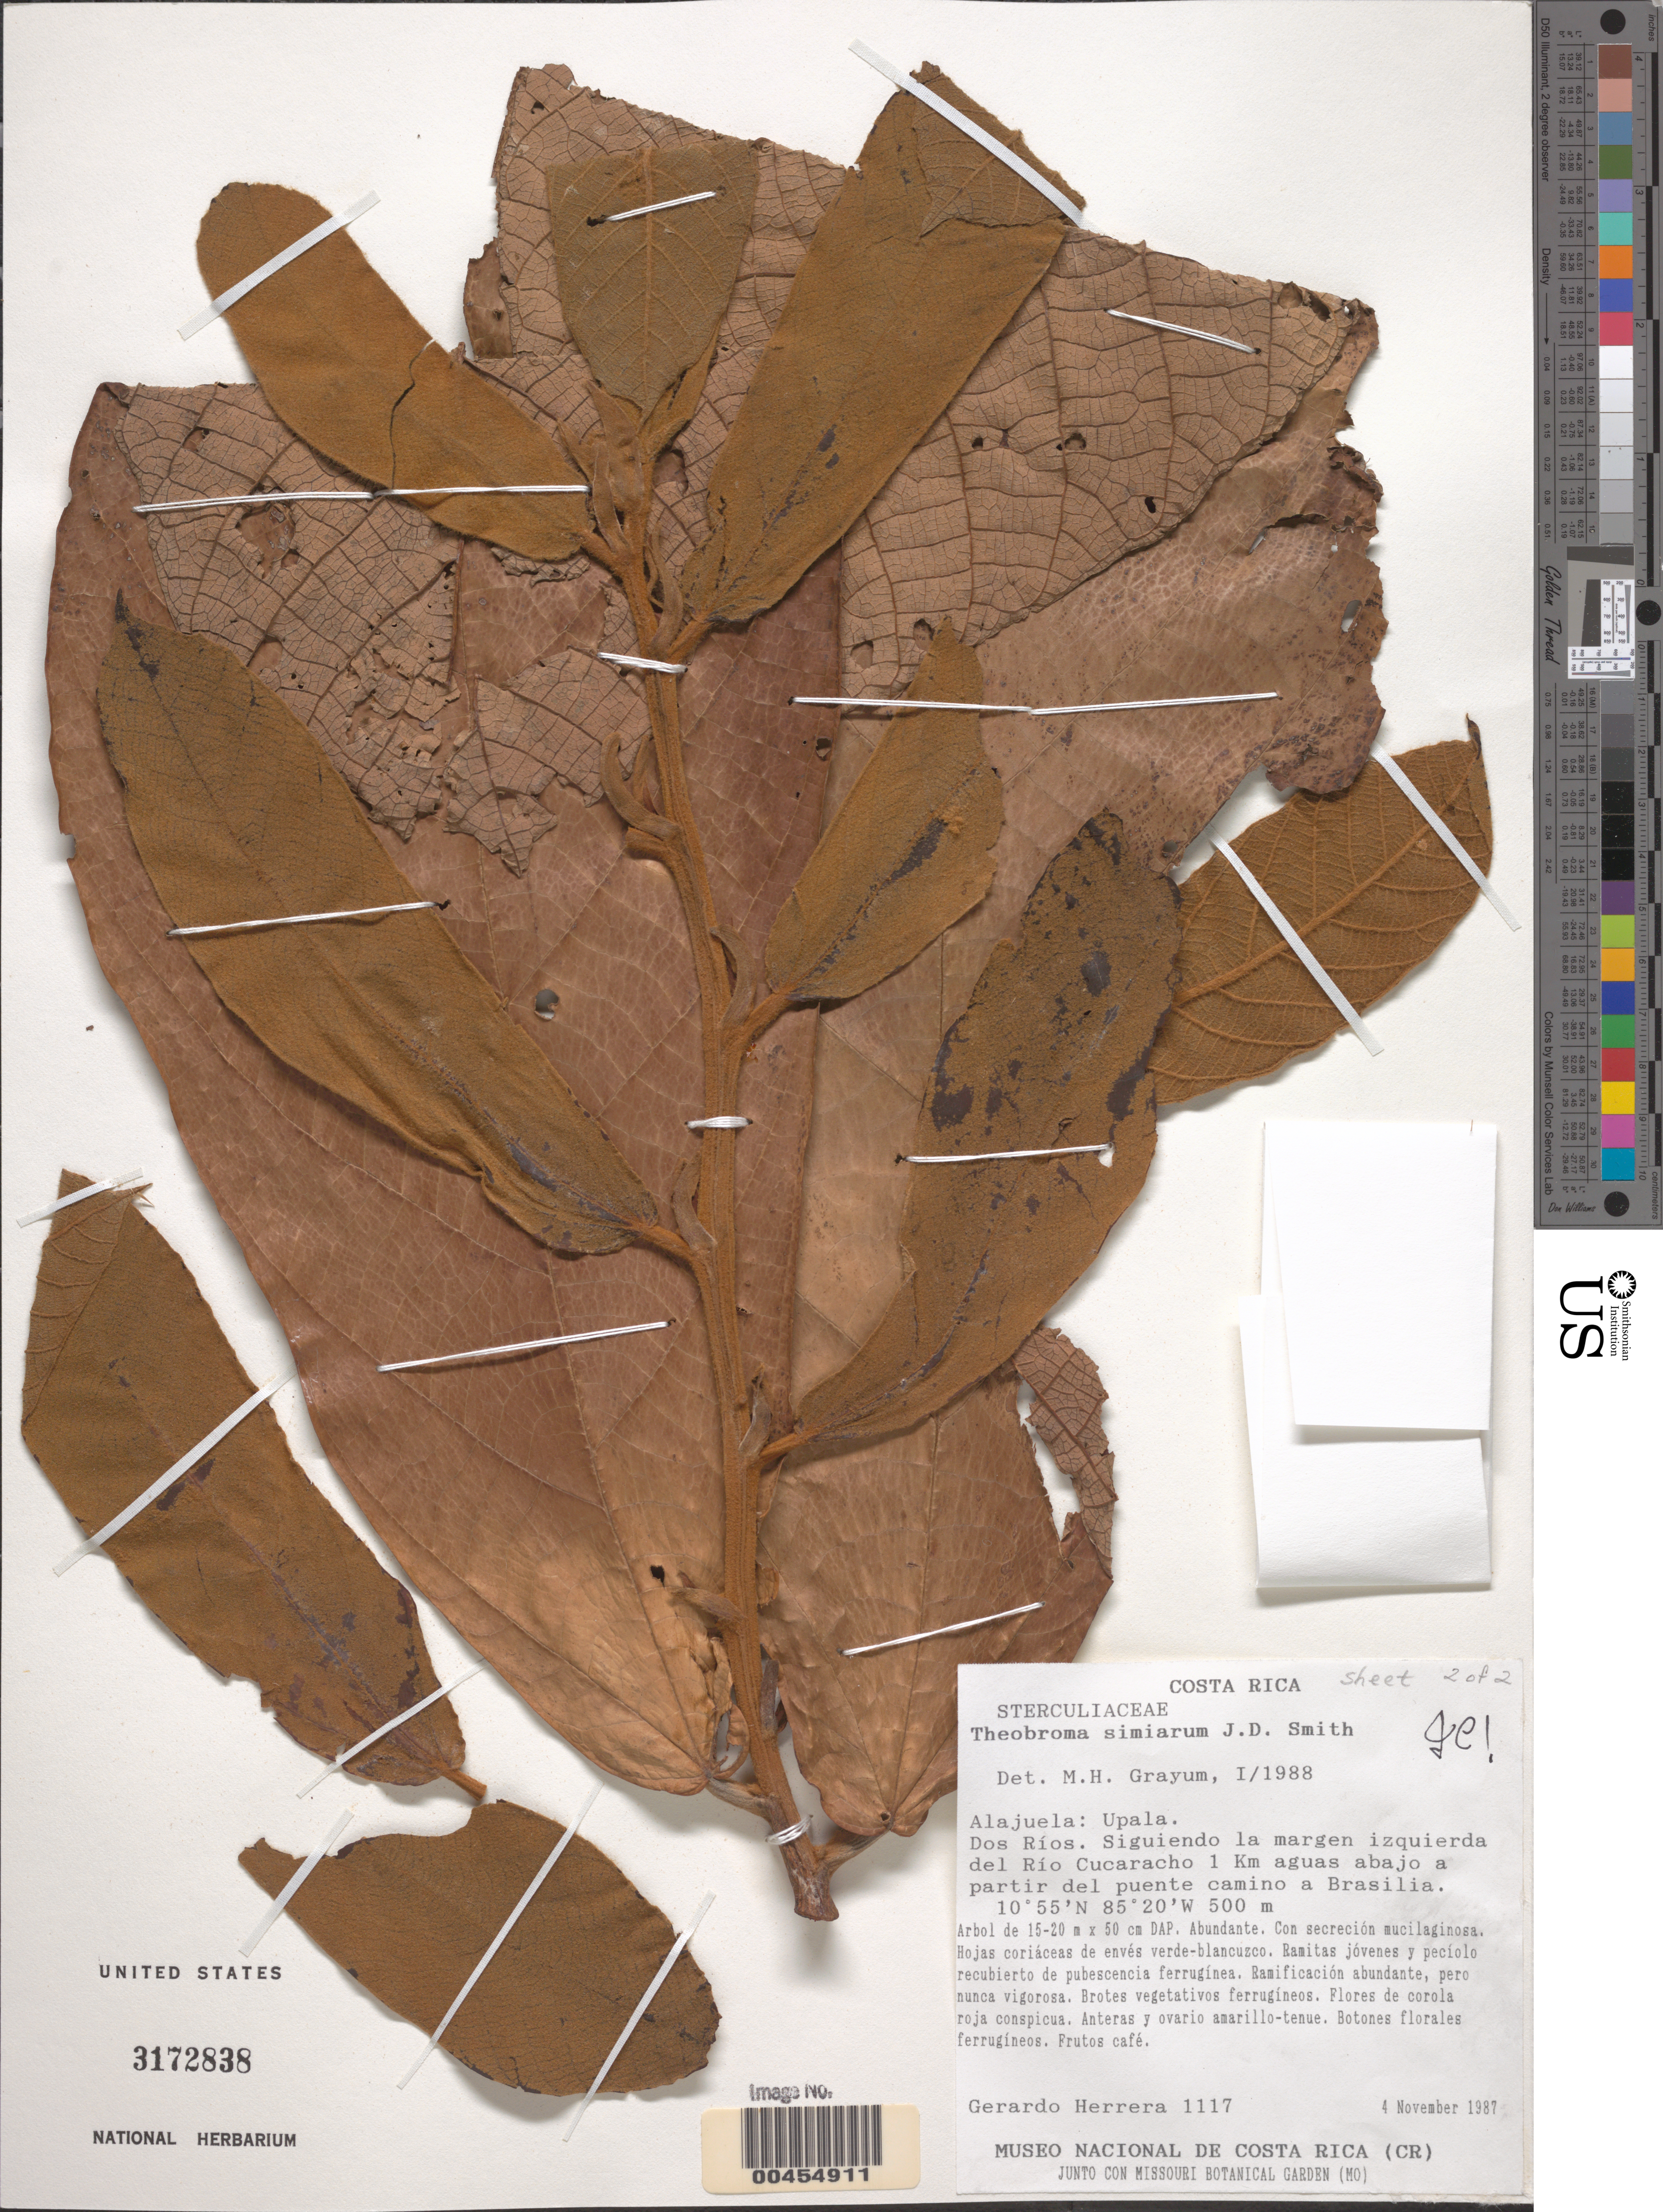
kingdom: Plantae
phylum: Tracheophyta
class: Magnoliopsida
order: Malvales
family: Malvaceae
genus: Theobroma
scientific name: Theobroma simiarum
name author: Donn. Sm.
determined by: Cuatrecasas, J.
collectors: G. Herrera Ch.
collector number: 1117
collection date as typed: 04 Nov 1987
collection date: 1987-11-04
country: Costa Rica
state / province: Alajuela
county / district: Upala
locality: Dos Ríos. Siguiendo la margen izquierda del Río Cucaracho 1 km aguas abajo a partir del puente camino a Brasilia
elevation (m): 500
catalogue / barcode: US 3172838